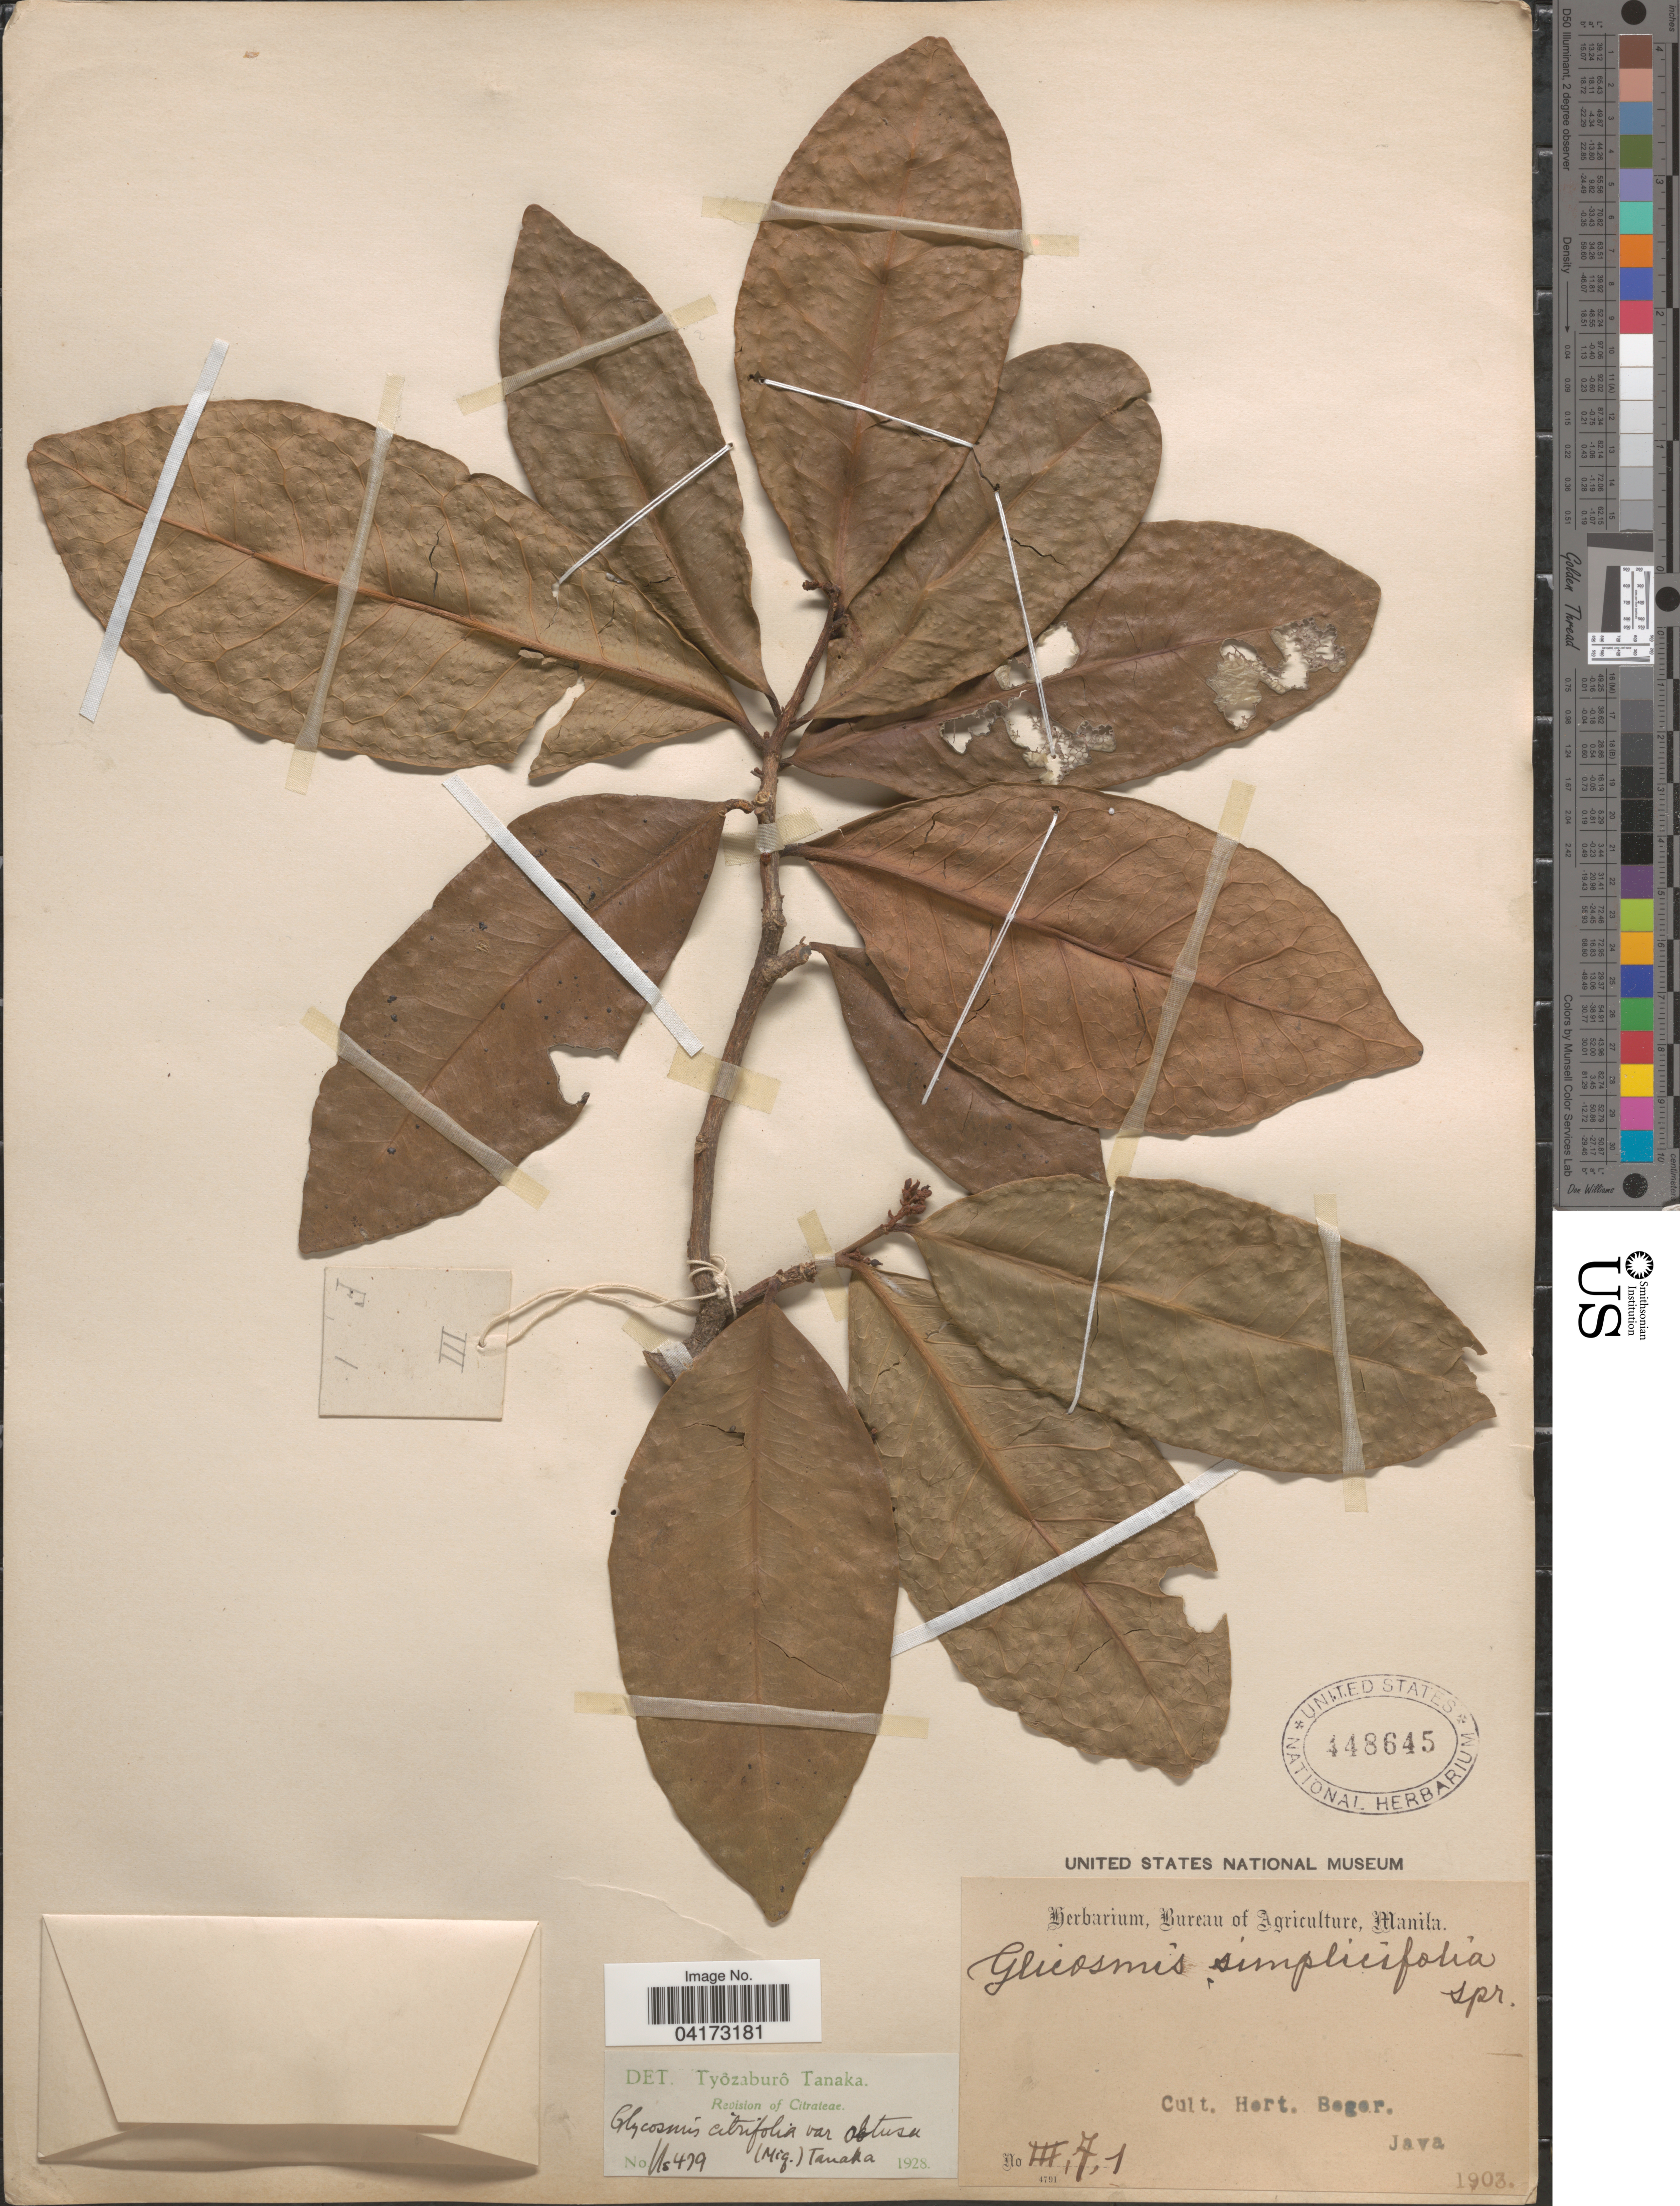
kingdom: Plantae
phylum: Tracheophyta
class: Magnoliopsida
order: Sapindales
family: Rutaceae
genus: Glycosmis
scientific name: Glycosmis citrifolia var. obtusa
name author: (Miq.) Tanaka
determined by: Tanaka, Tyozaburo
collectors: ex Herb. Bur. Agric. Manila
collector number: IIIF1*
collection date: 1903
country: Indonesia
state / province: Java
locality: Cult. Hort. Bogor.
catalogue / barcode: US 448645